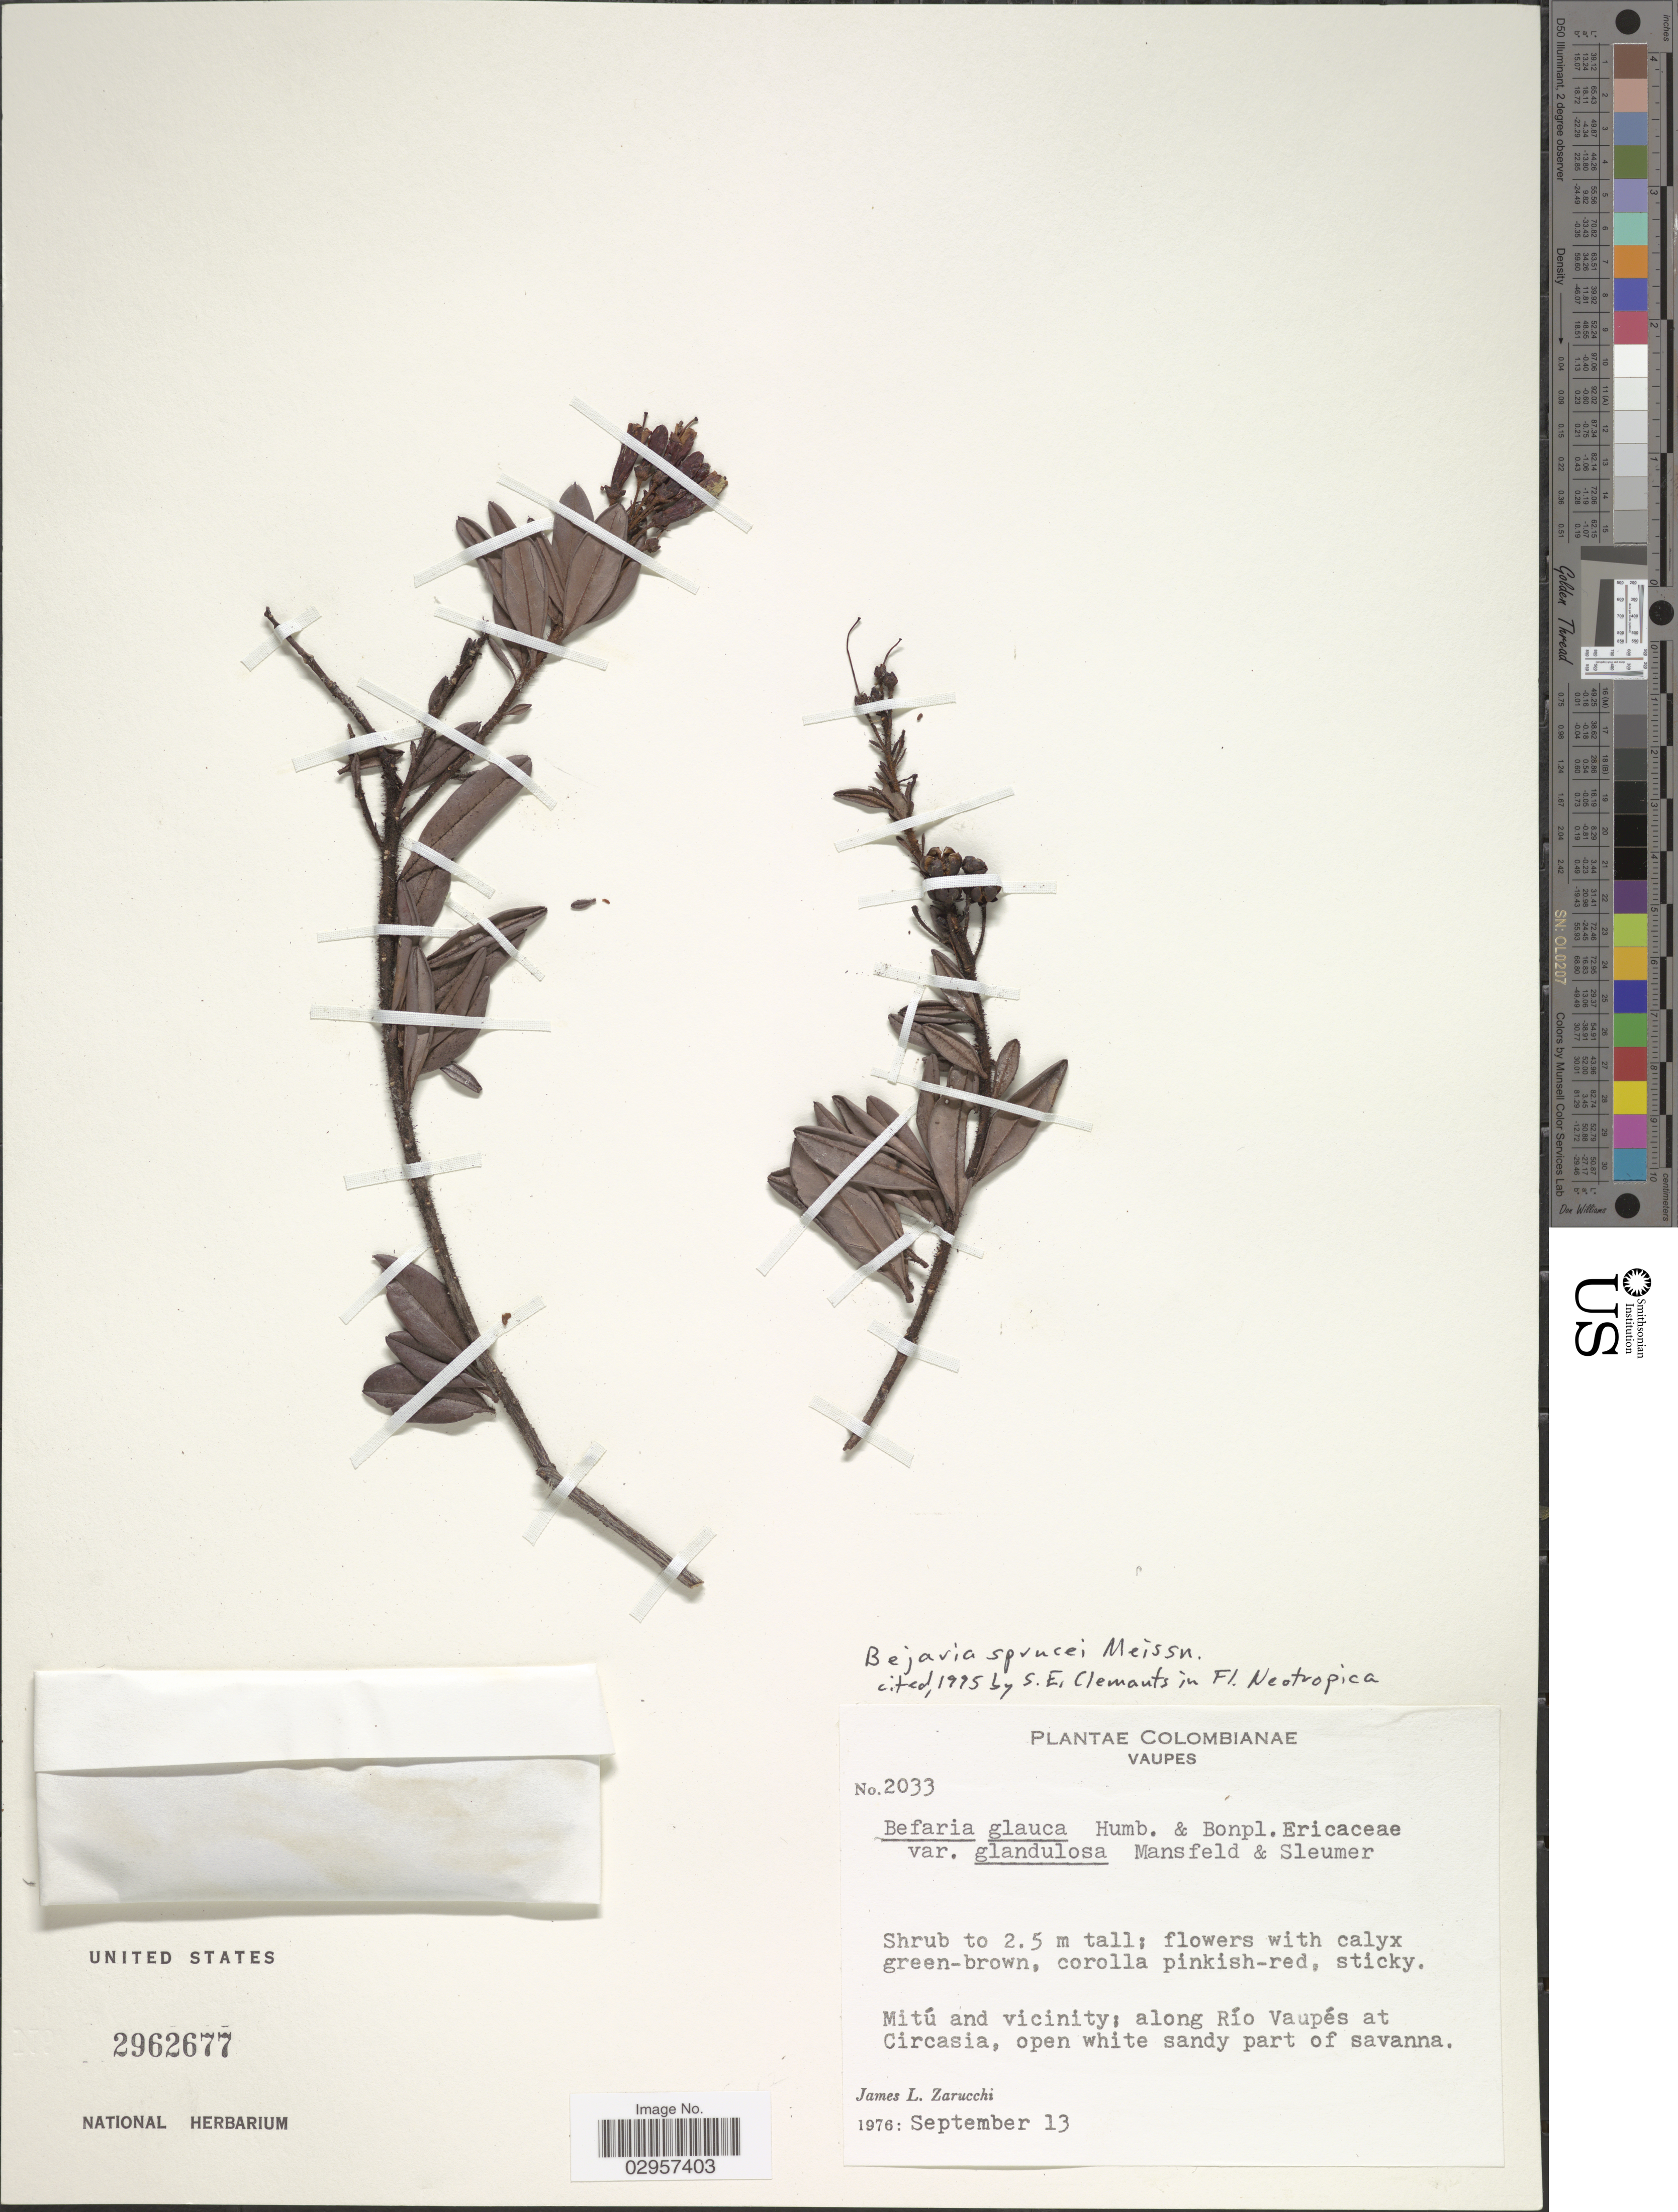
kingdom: Plantae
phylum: Tracheophyta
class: Magnoliopsida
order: Ericales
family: Ericaceae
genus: Befaria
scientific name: Befaria sprucei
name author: Meisn.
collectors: J. L. Zarucchi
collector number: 2033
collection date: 1976-09-13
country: Colombia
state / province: Vaupés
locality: Mitú and vicinity; along Río Vaupés at Circasia, open white sandy part of savanna.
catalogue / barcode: US 2962677